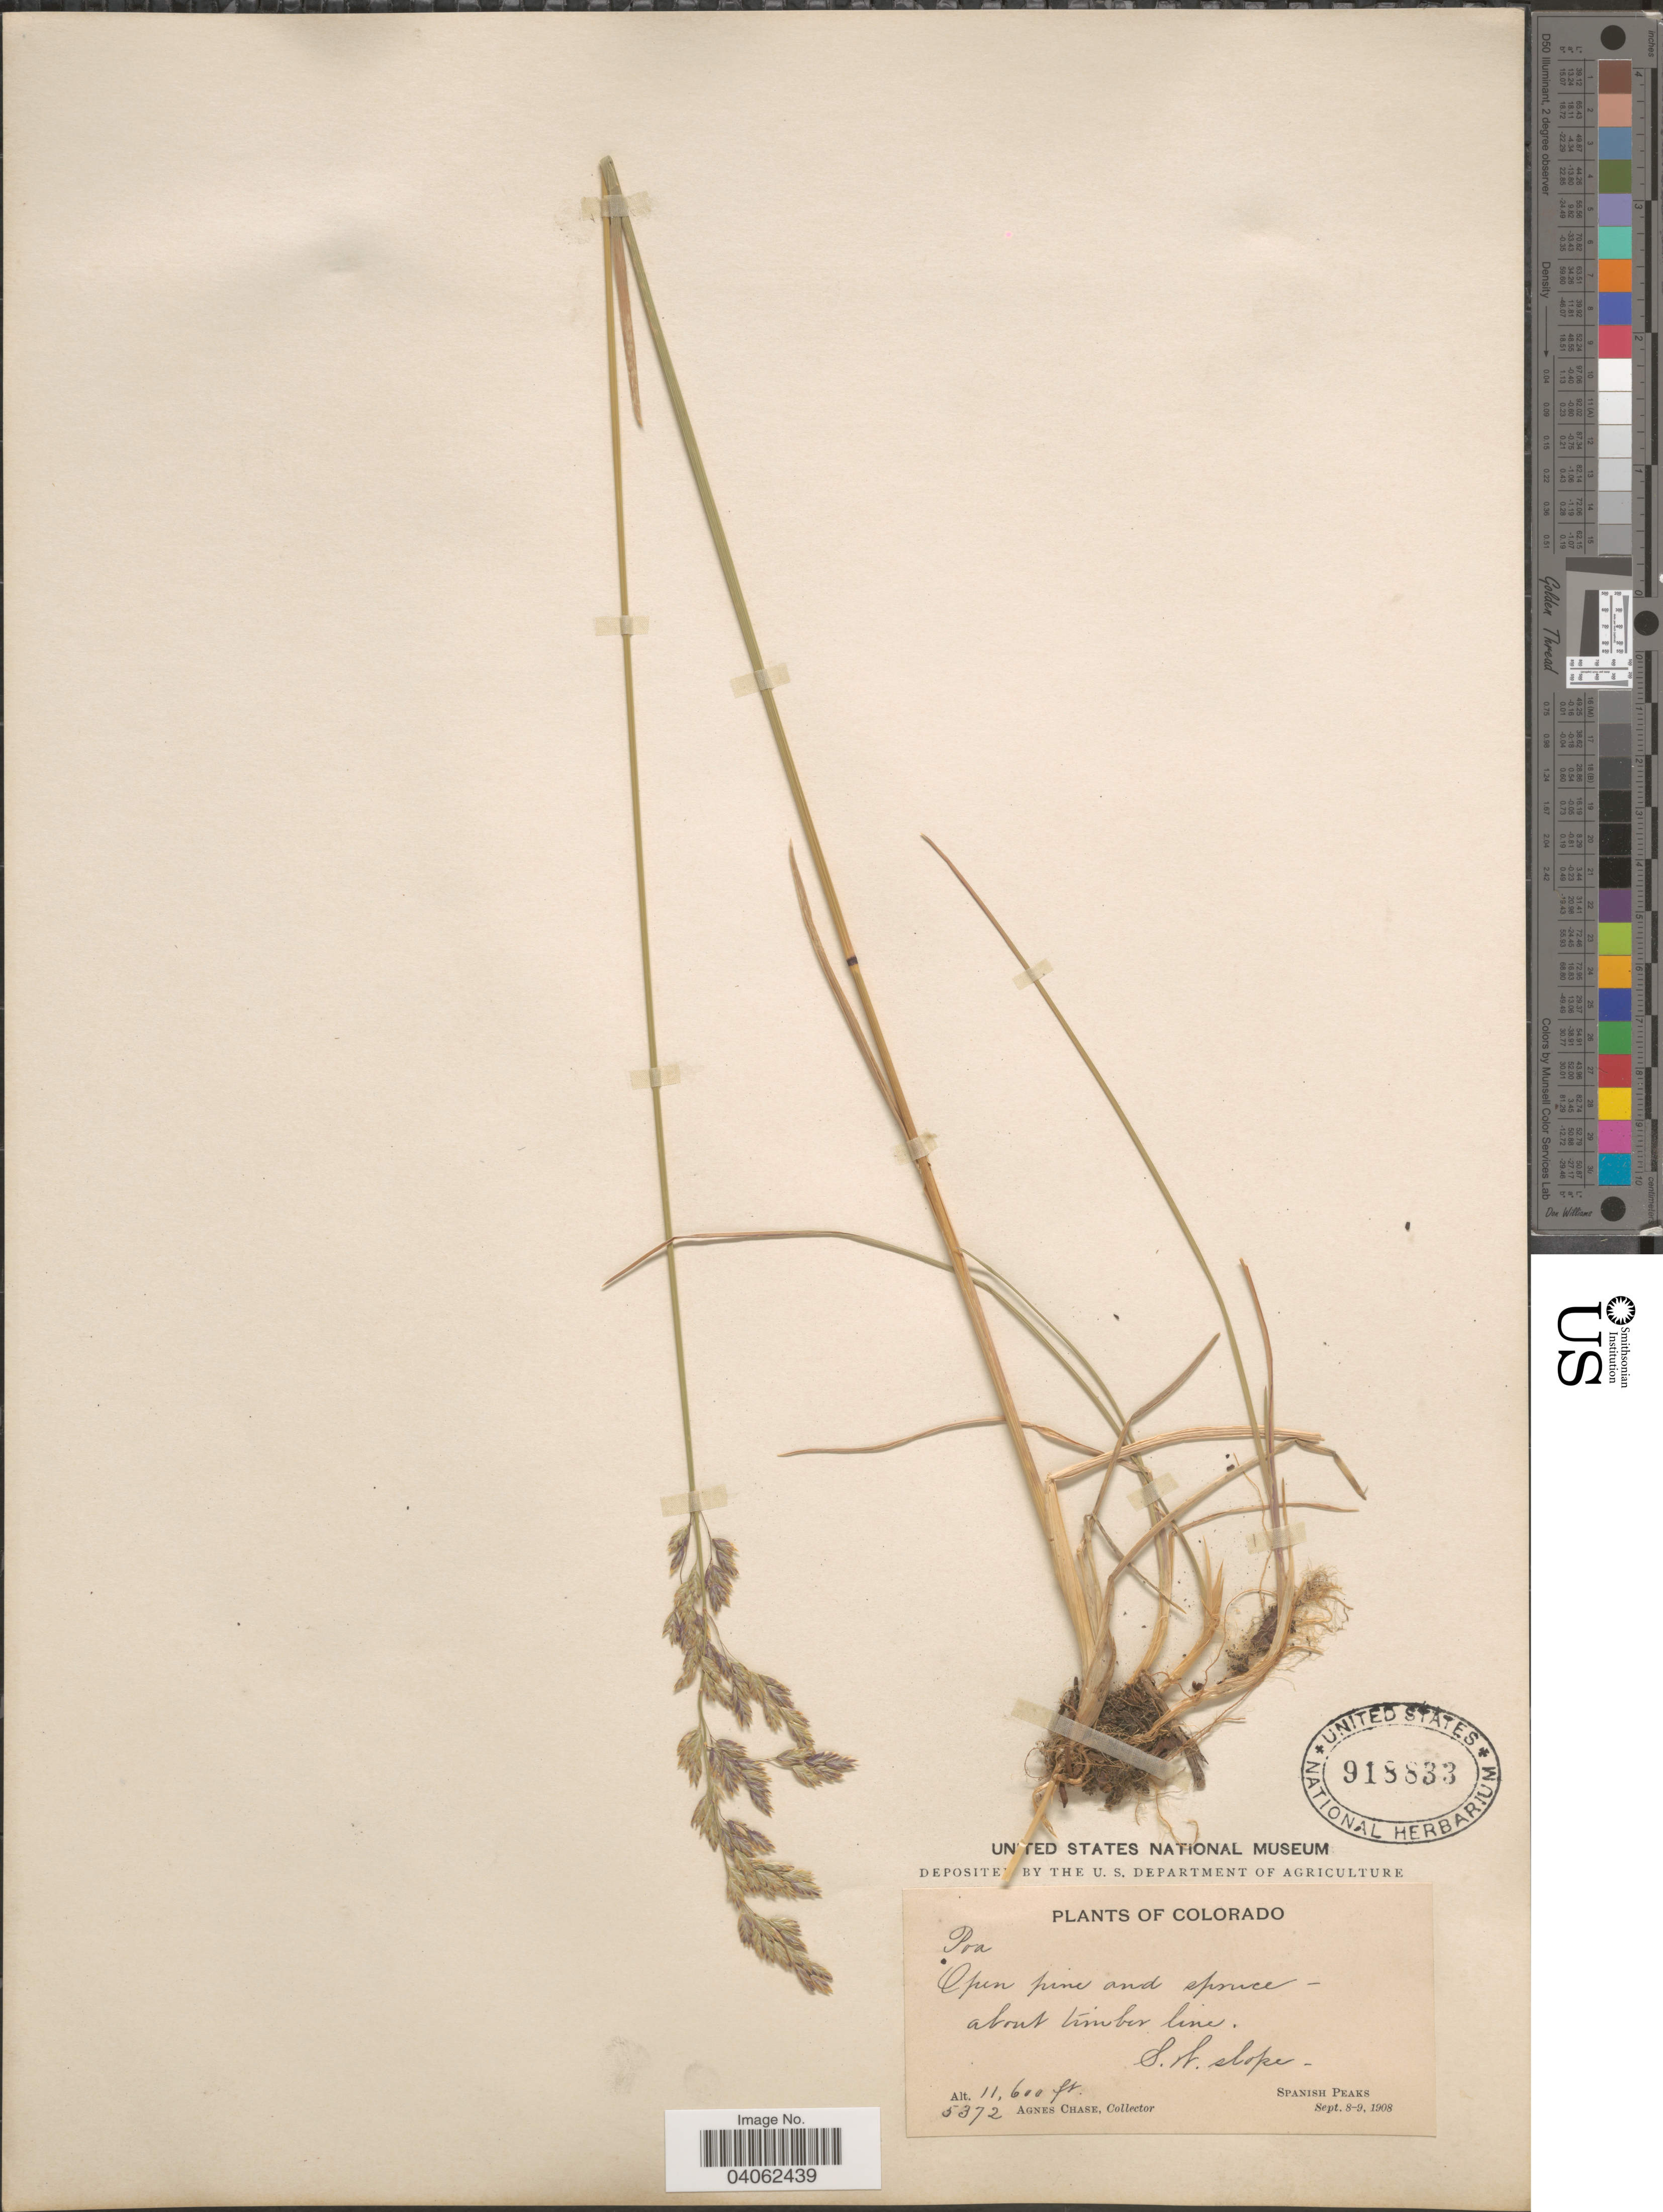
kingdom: Plantae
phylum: Tracheophyta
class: Liliopsida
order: Poales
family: Poaceae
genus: Poa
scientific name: Poa pratensis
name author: L.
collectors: A. Chase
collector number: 5372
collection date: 1908-09-08/1908-09-09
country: United States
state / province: Colorado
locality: S. W. slope- Spanish Peaks.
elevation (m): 3536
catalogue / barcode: US 918833